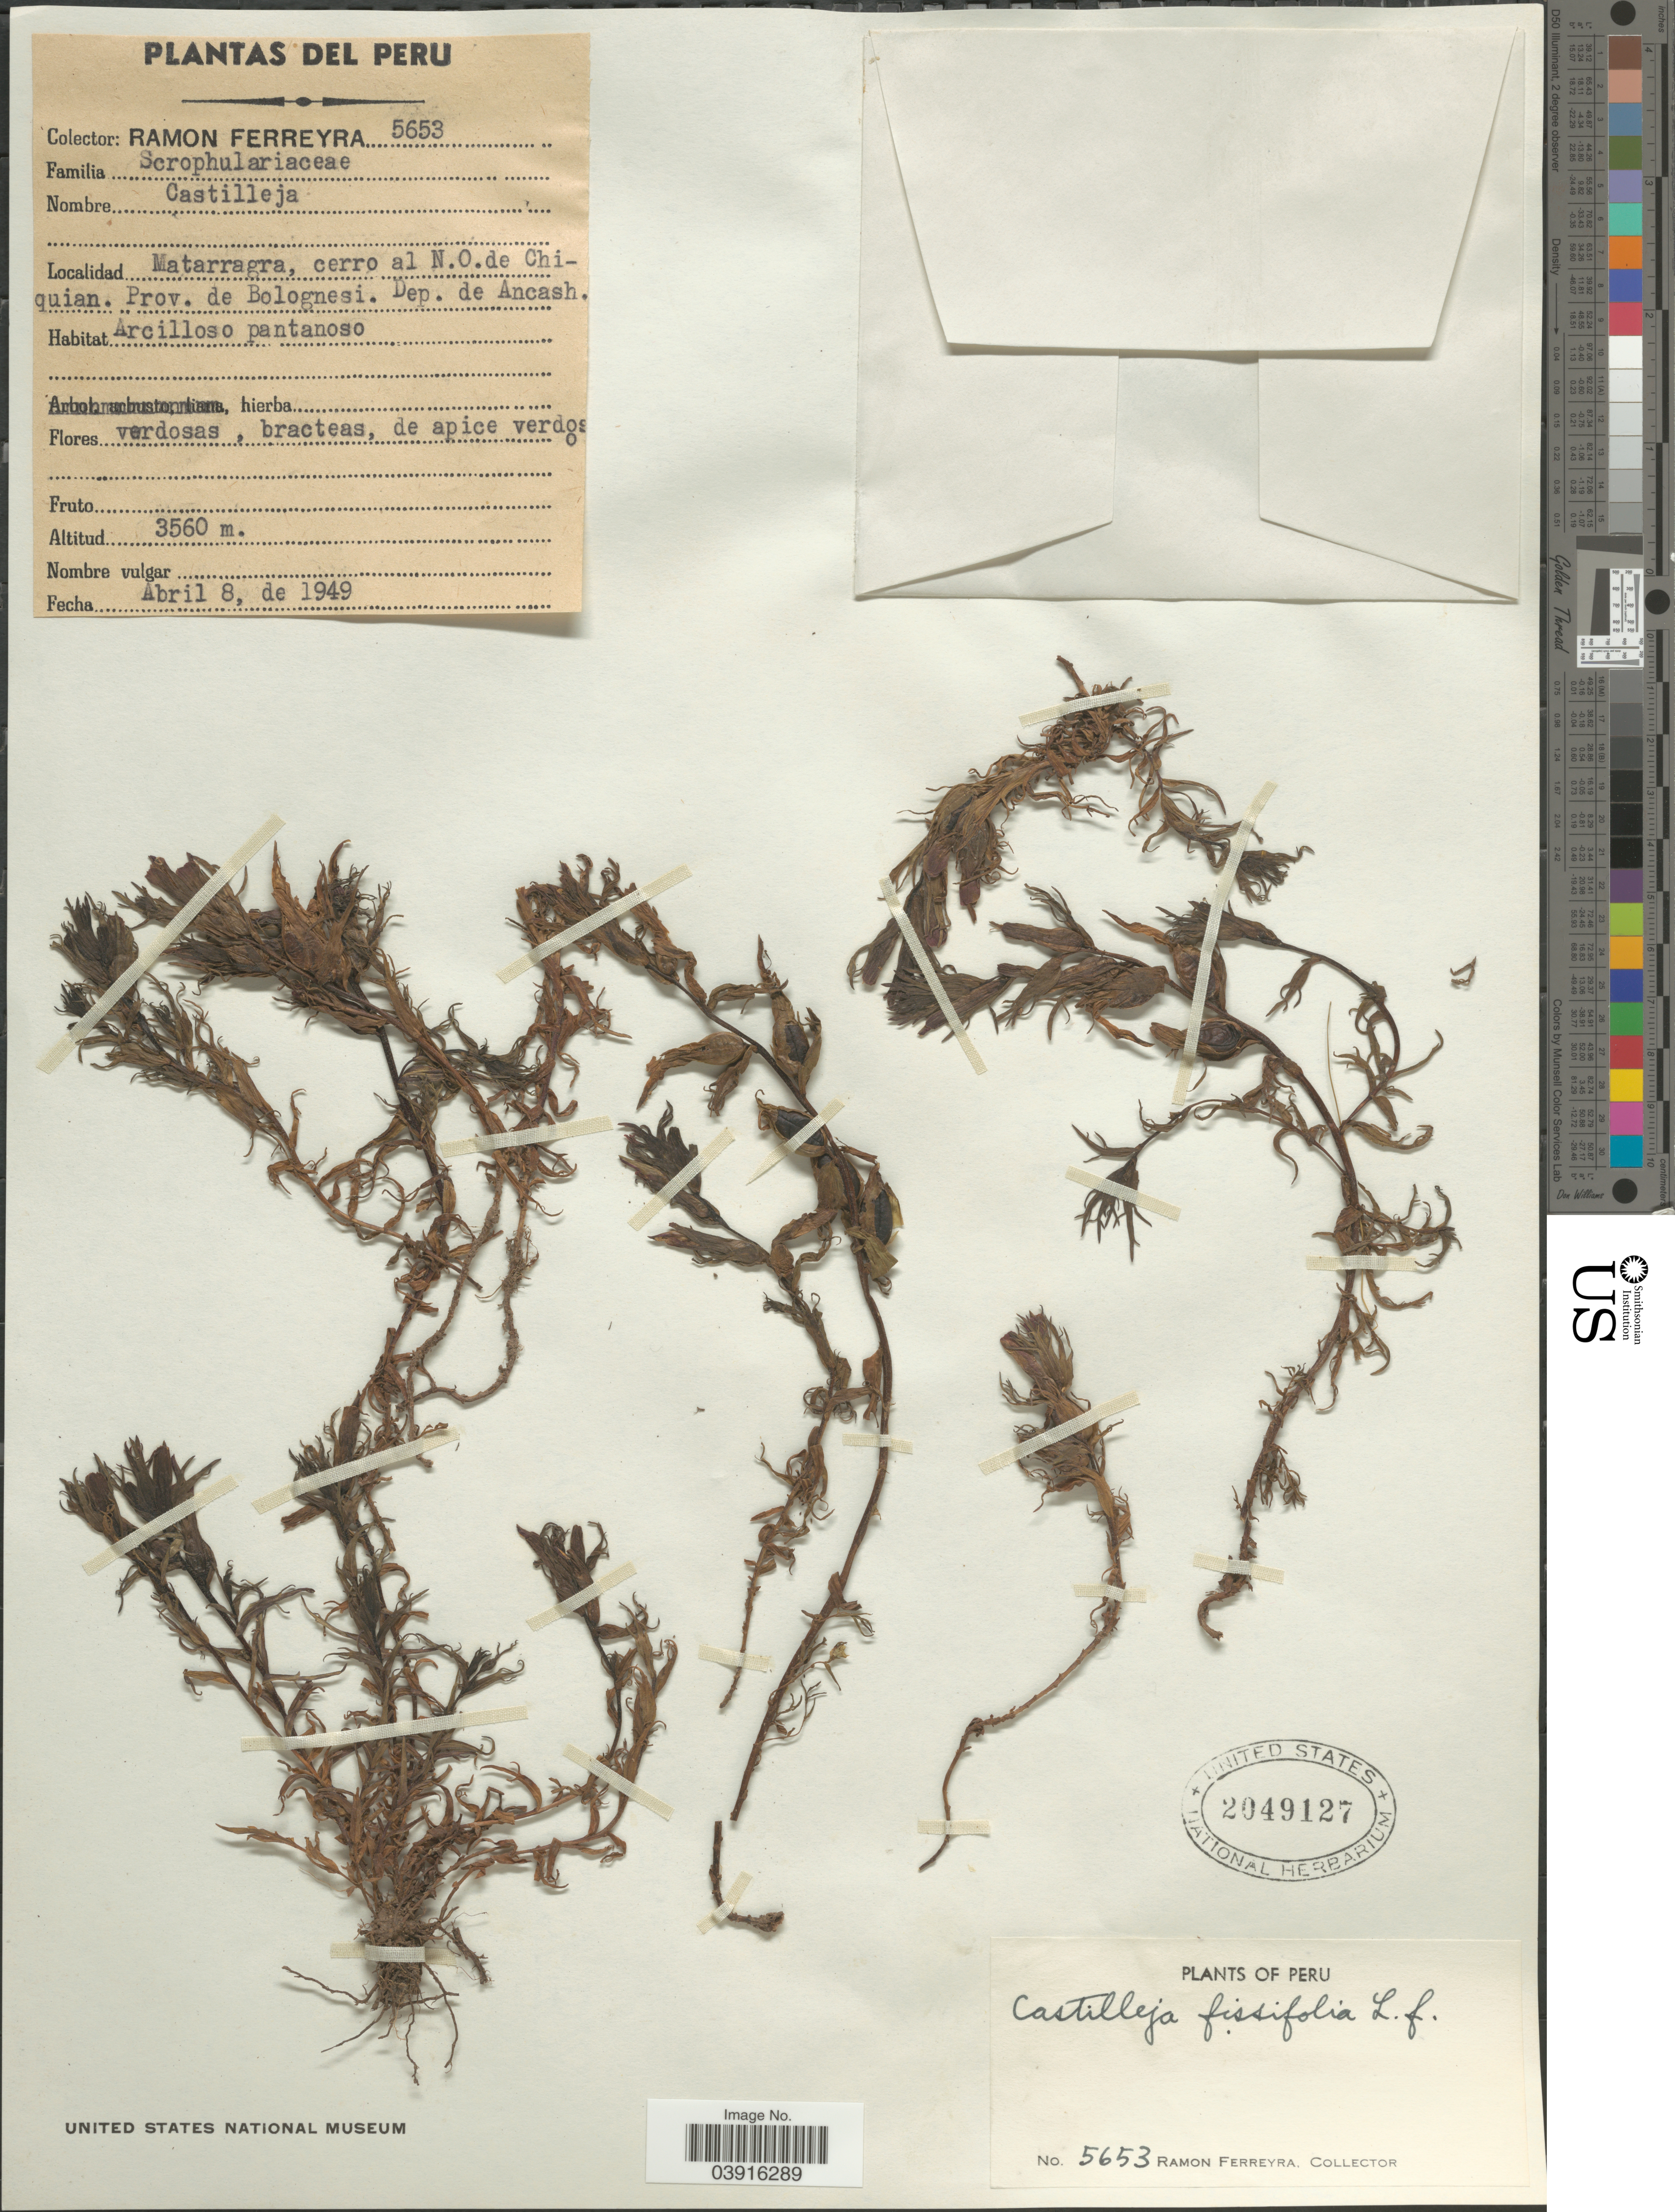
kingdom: Plantae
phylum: Tracheophyta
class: Magnoliopsida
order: Lamiales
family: Orobanchaceae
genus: Castilleja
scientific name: Castilleja fissifolia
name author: L. f.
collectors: R. A. Ferreyra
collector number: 5653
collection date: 1949-04-08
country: Peru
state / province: Ancash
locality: Matarragra, cerro al N.O. de Chiquian. Prov. de Bolognesi. Dep. de Ancash.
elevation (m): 3560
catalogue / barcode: US 2049127